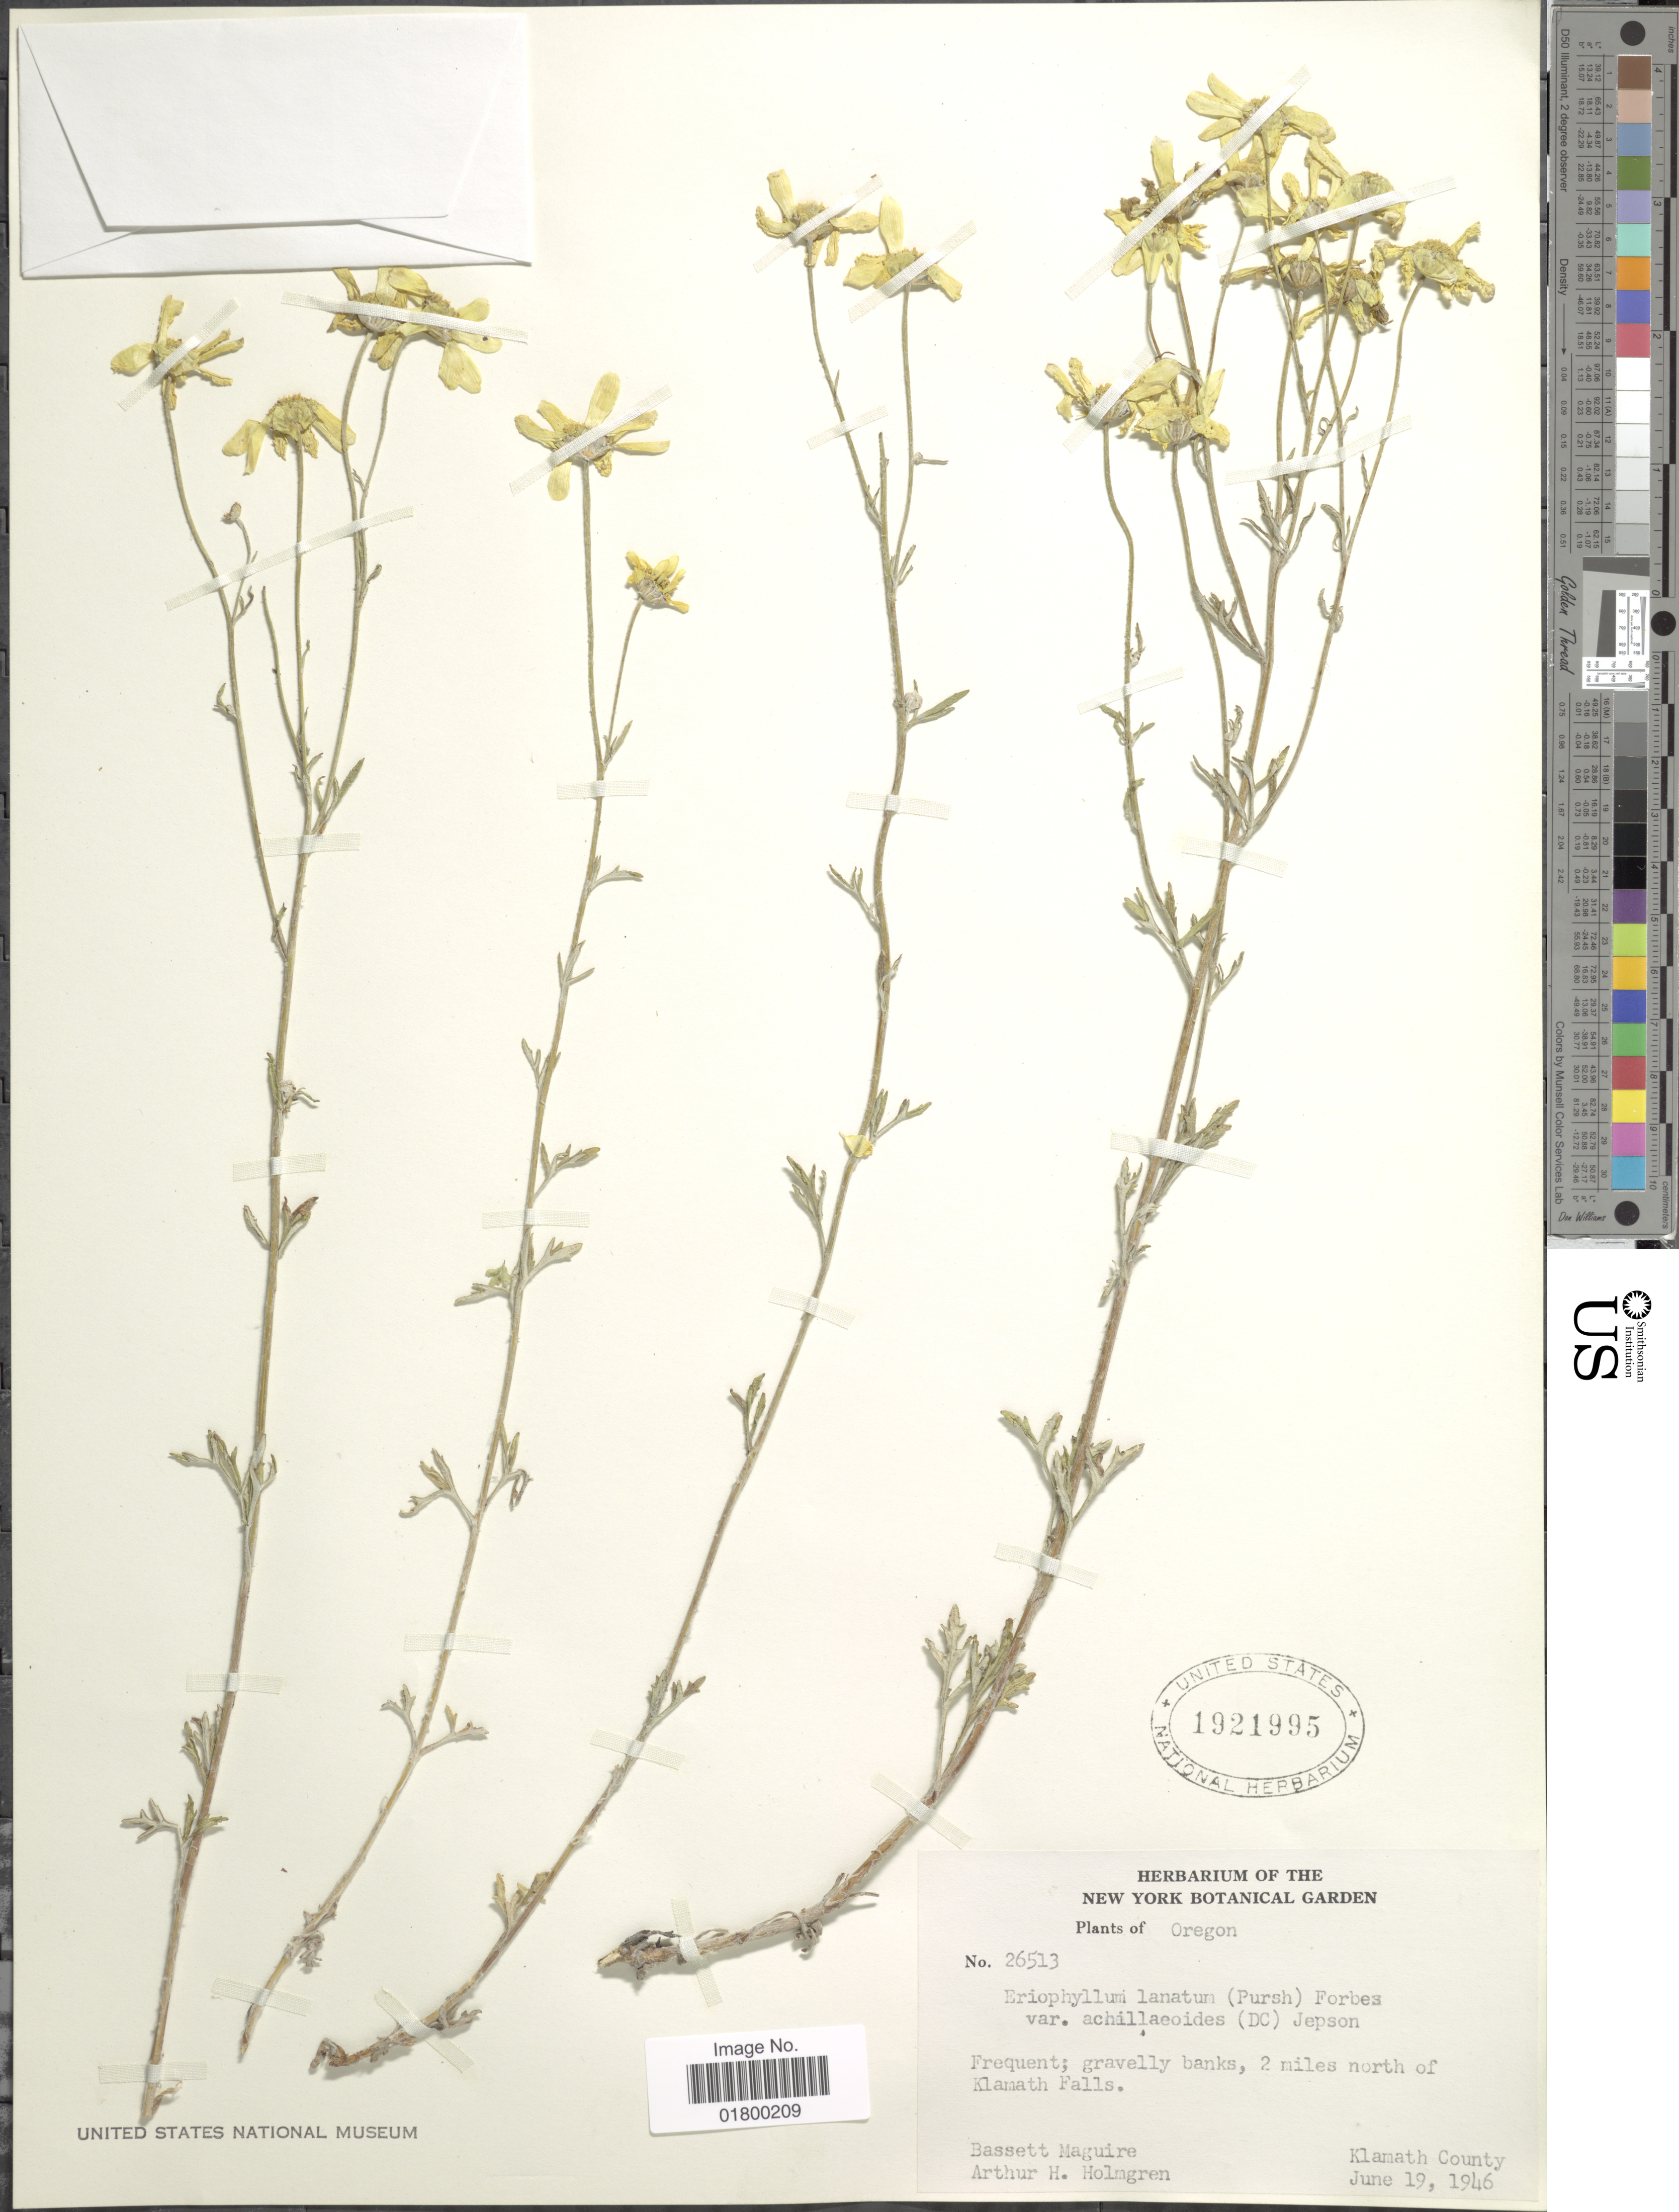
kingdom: Plantae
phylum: Tracheophyta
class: Magnoliopsida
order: Asterales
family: Asteraceae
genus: Eriophyllum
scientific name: Eriophyllum lanatum var. achillioides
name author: (DC.) Jeps.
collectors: B. Maguire & A. H. Holmgren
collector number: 26513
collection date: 1946-06-19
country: United States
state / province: Oregon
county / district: Klamath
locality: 2 miles nortj of Klamath Falls, Klamath County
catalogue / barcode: US 1921995